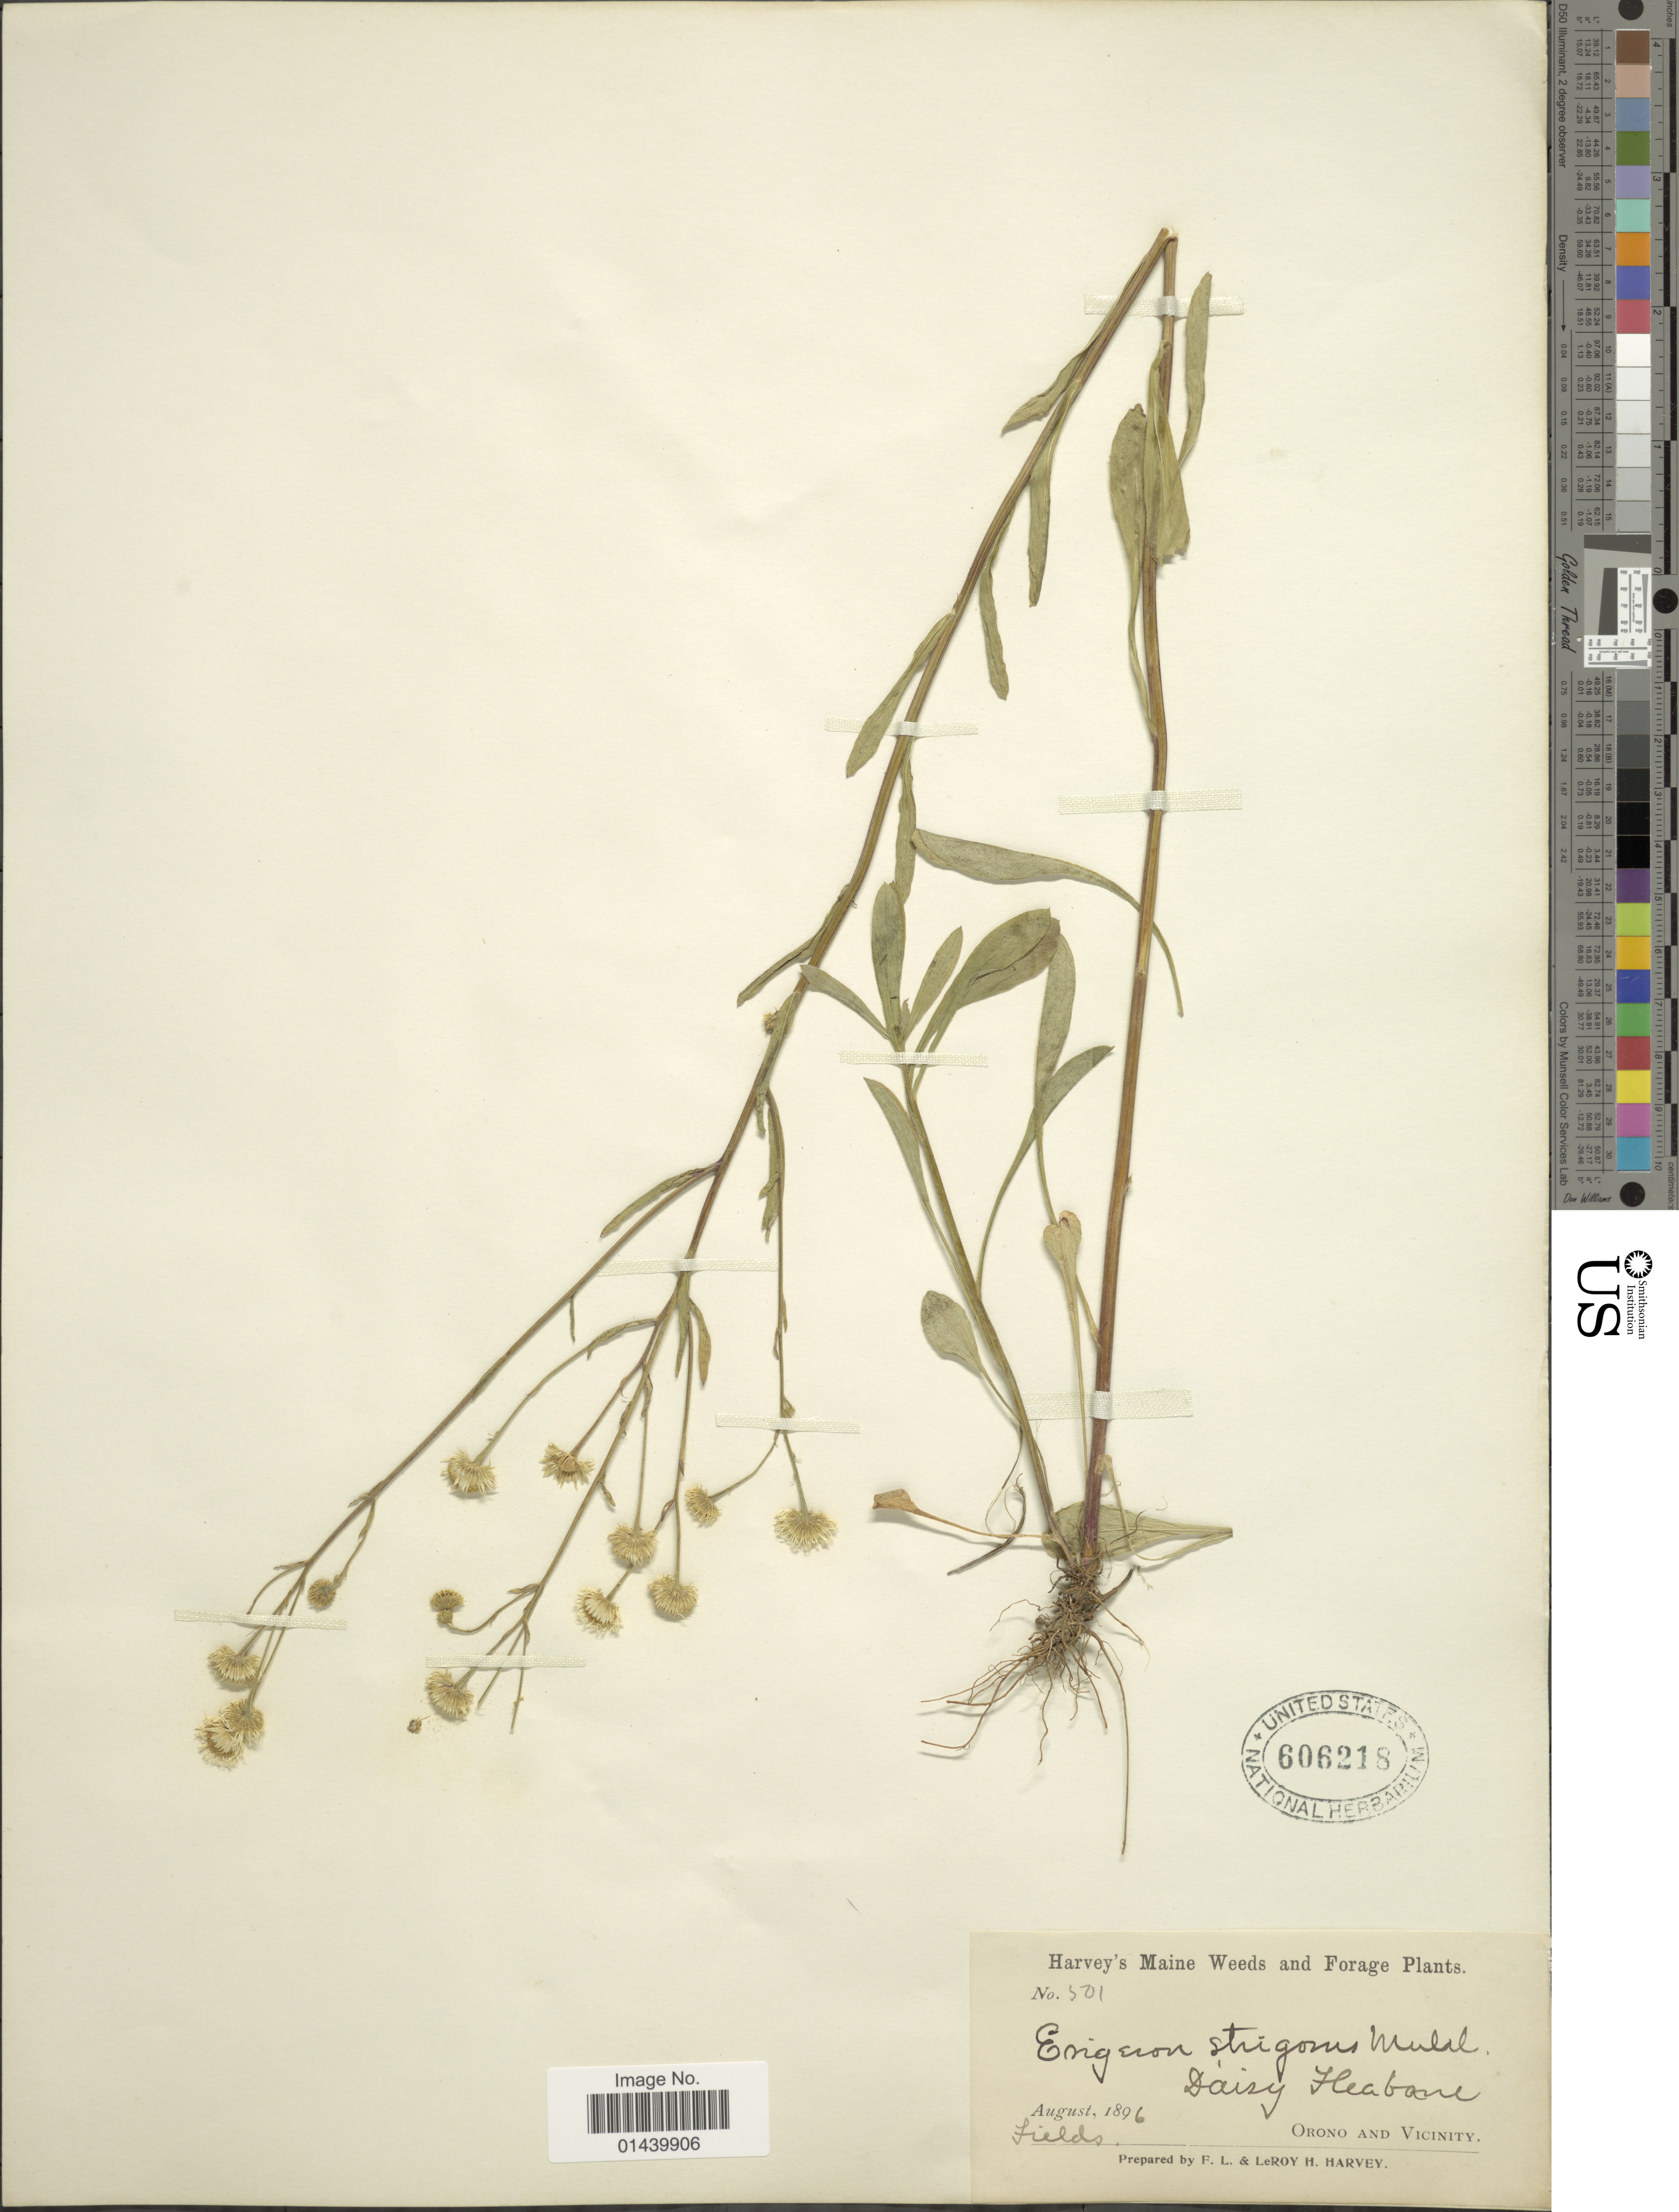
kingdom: Plantae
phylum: Tracheophyta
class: Magnoliopsida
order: Asterales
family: Asteraceae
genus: Erigeron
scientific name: Erigeron strigosus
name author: Muhl. ex Willd.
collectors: F. L. Harvey & L. H. Harvey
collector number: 501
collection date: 1896-08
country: United States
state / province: Maine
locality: Daisy Heabane. Orono and Vicinity.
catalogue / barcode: US 606218